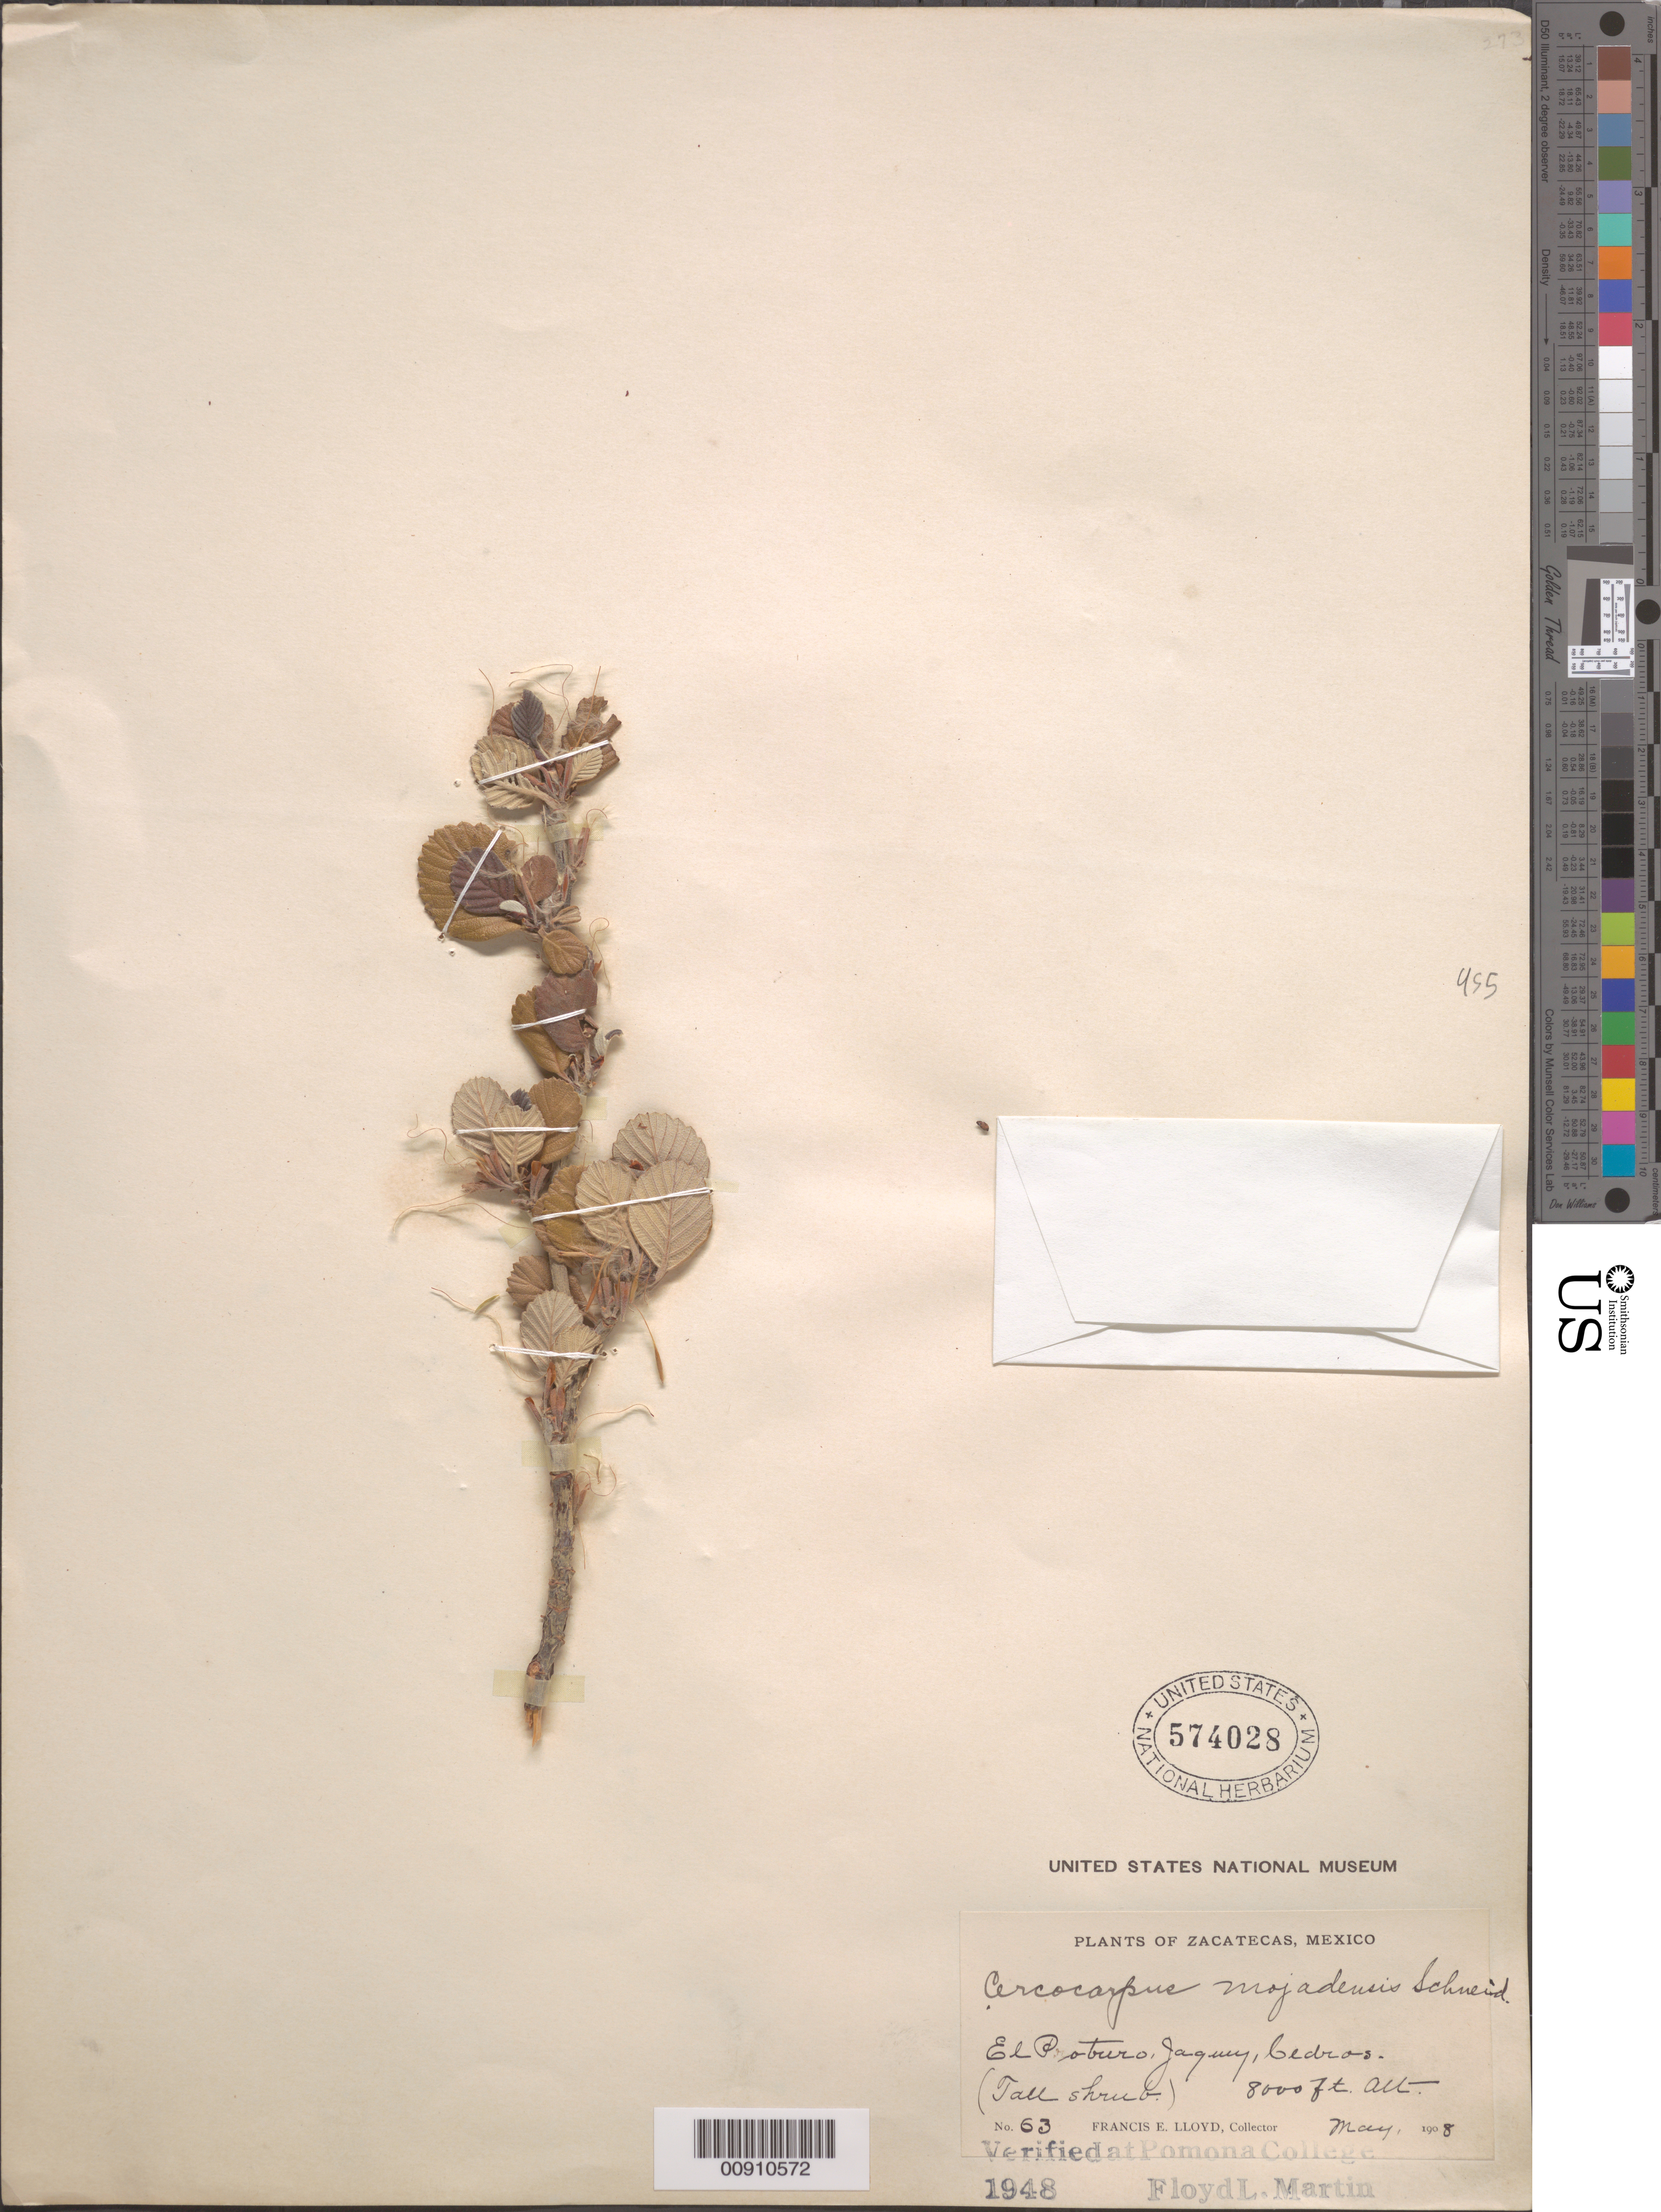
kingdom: Plantae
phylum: Tracheophyta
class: Magnoliopsida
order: Rosales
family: Rosaceae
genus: Cercocarpus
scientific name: Cercocarpus mojadensis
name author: C.K. Schneid.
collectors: F. E. Lloyd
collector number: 63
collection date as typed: May 1908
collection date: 1908-05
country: Mexico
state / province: Zacatecas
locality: El Potrero, Jaguey, Cedros.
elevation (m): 2438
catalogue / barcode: US 574028